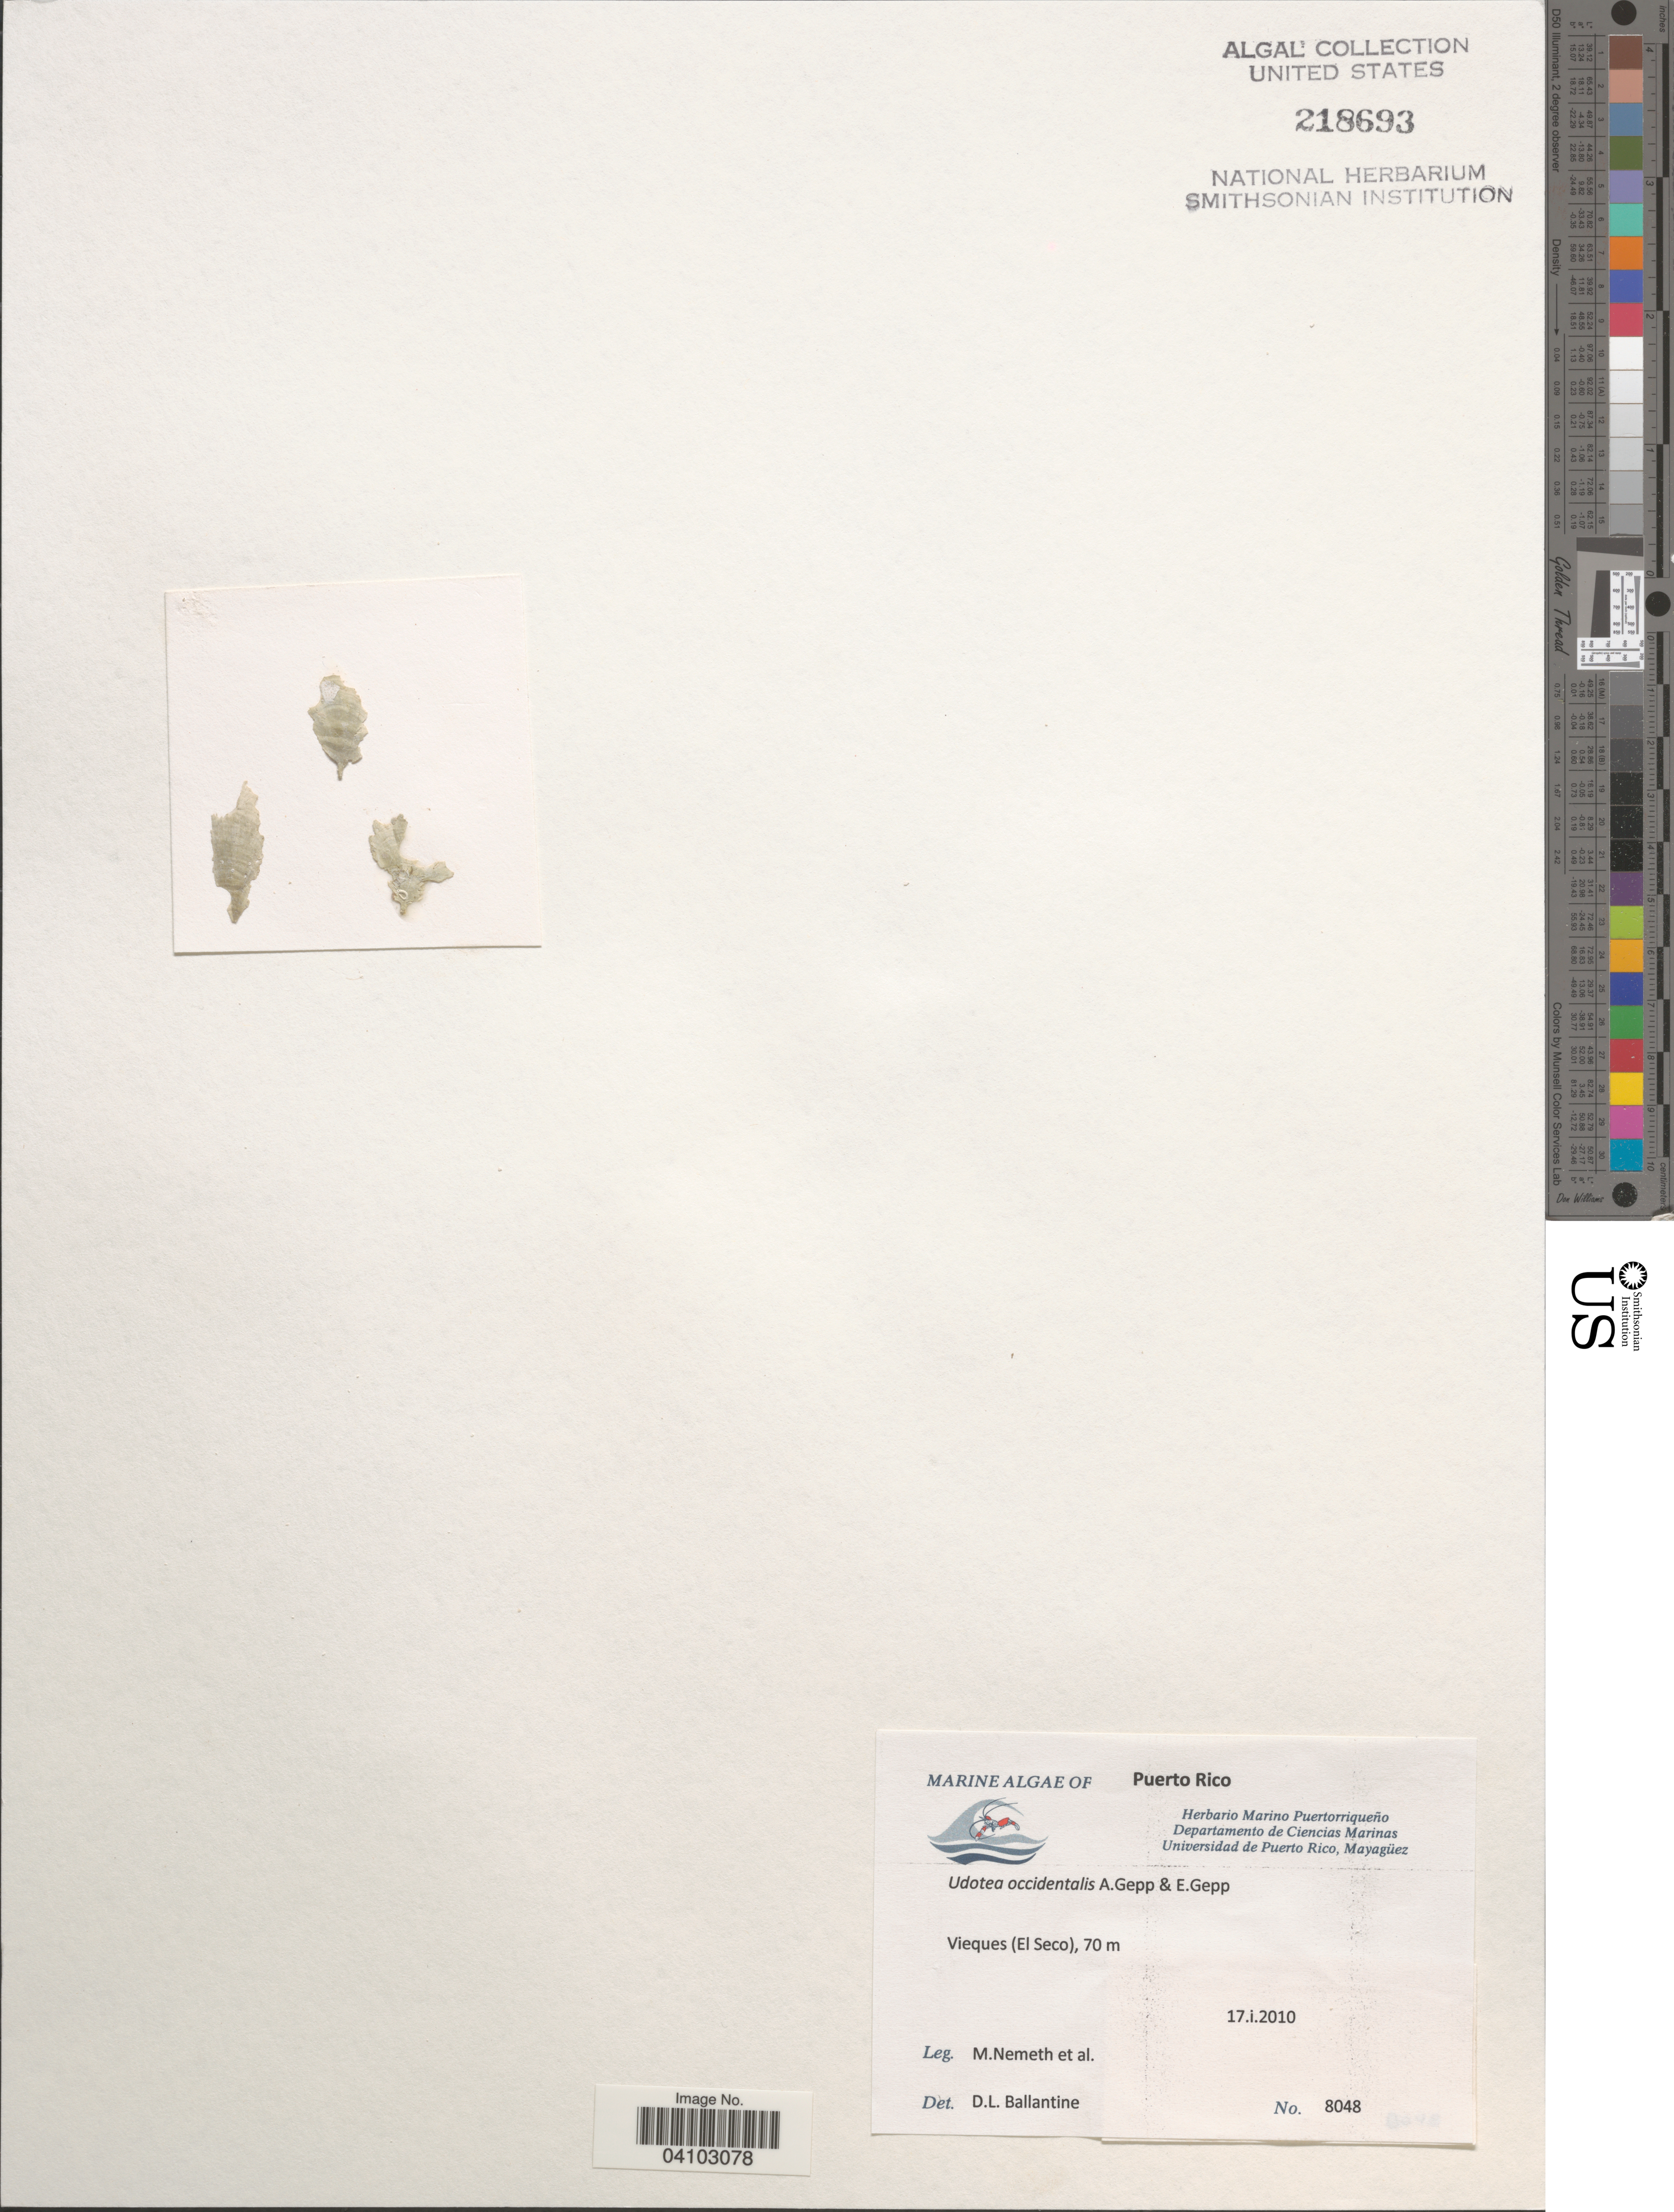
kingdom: Plantae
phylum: Chlorophyta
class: Ulvophyceae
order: Bryopsidales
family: Udoteaceae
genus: Udotea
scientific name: Udotea occidentalis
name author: A. Gepp & E. Gepp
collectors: M. Nemeth & et al.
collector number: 8048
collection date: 2010-01-17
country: Puerto Rico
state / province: Vieques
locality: (El Seco).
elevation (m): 70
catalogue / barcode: US 218693